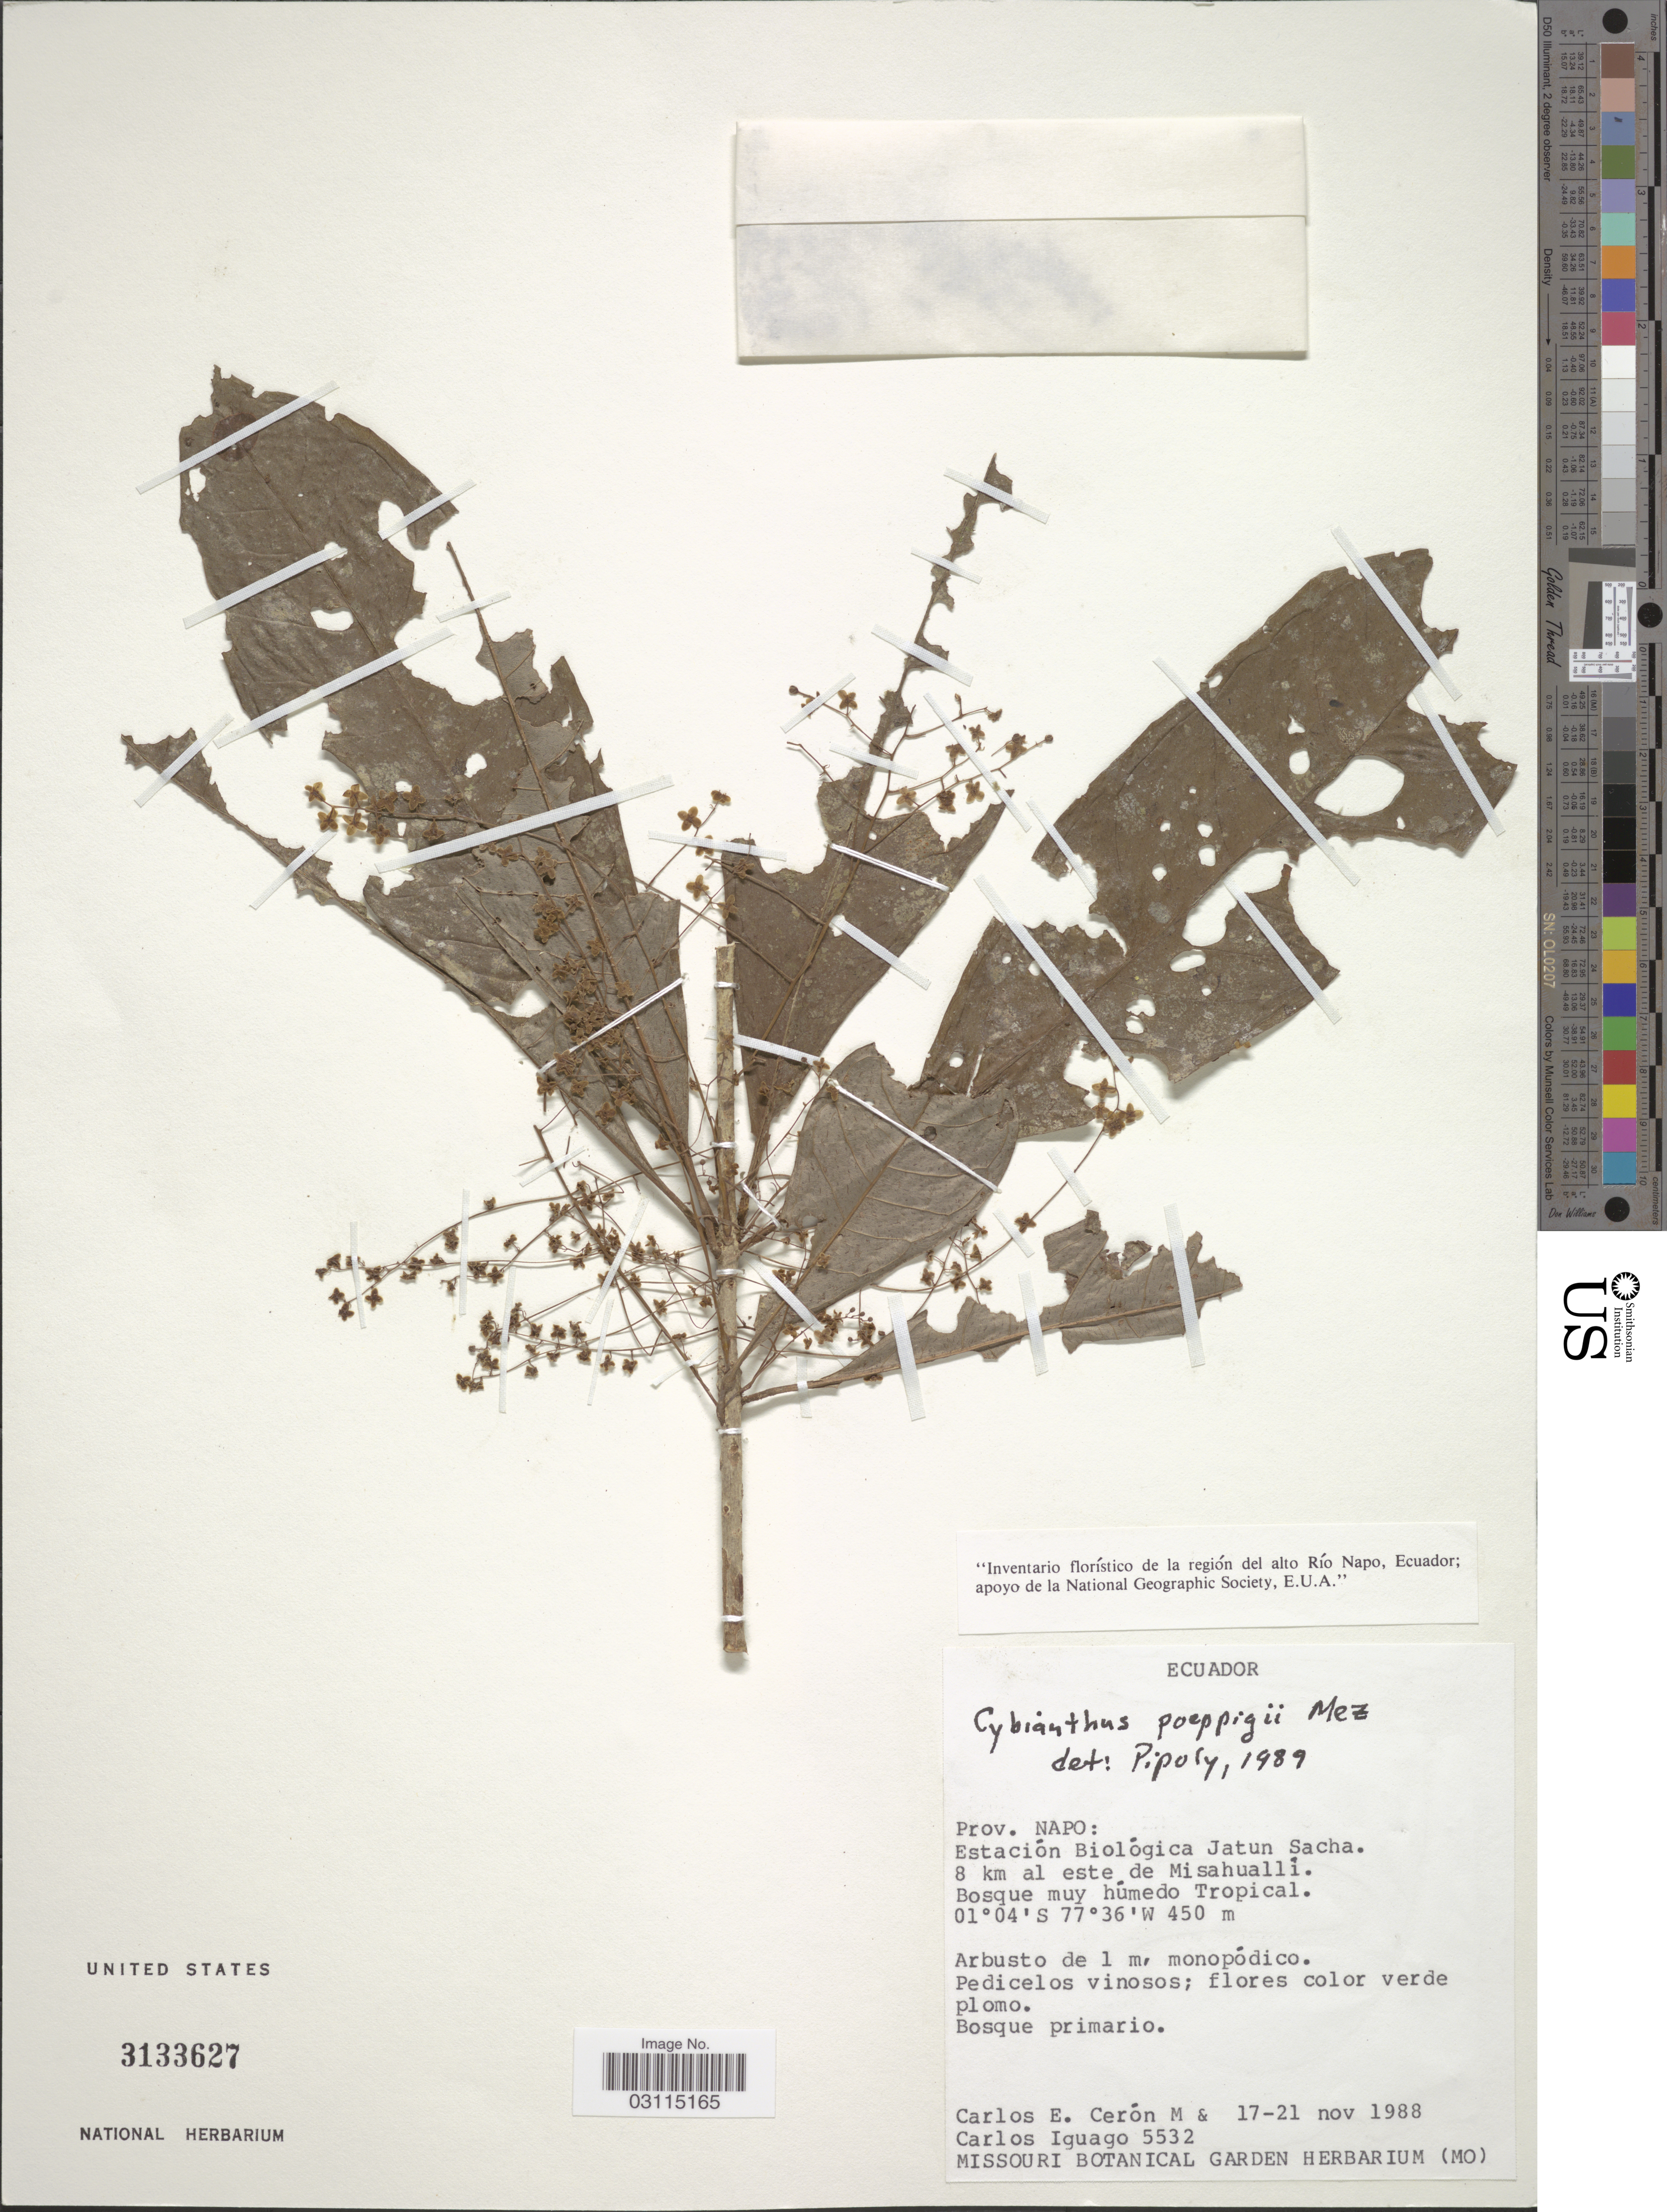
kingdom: Plantae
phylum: Tracheophyta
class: Magnoliopsida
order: Ericales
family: Primulaceae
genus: Cybianthus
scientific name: Cybianthus poeppigii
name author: Mez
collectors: C. E. Cerón M. & C. Iguago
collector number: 5532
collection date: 1988-11-17/1988-11-21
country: Ecuador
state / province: Napo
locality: Estación Biológica Jatun Sacha. 8 km al este de Misahualli.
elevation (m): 450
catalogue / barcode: US 3133627